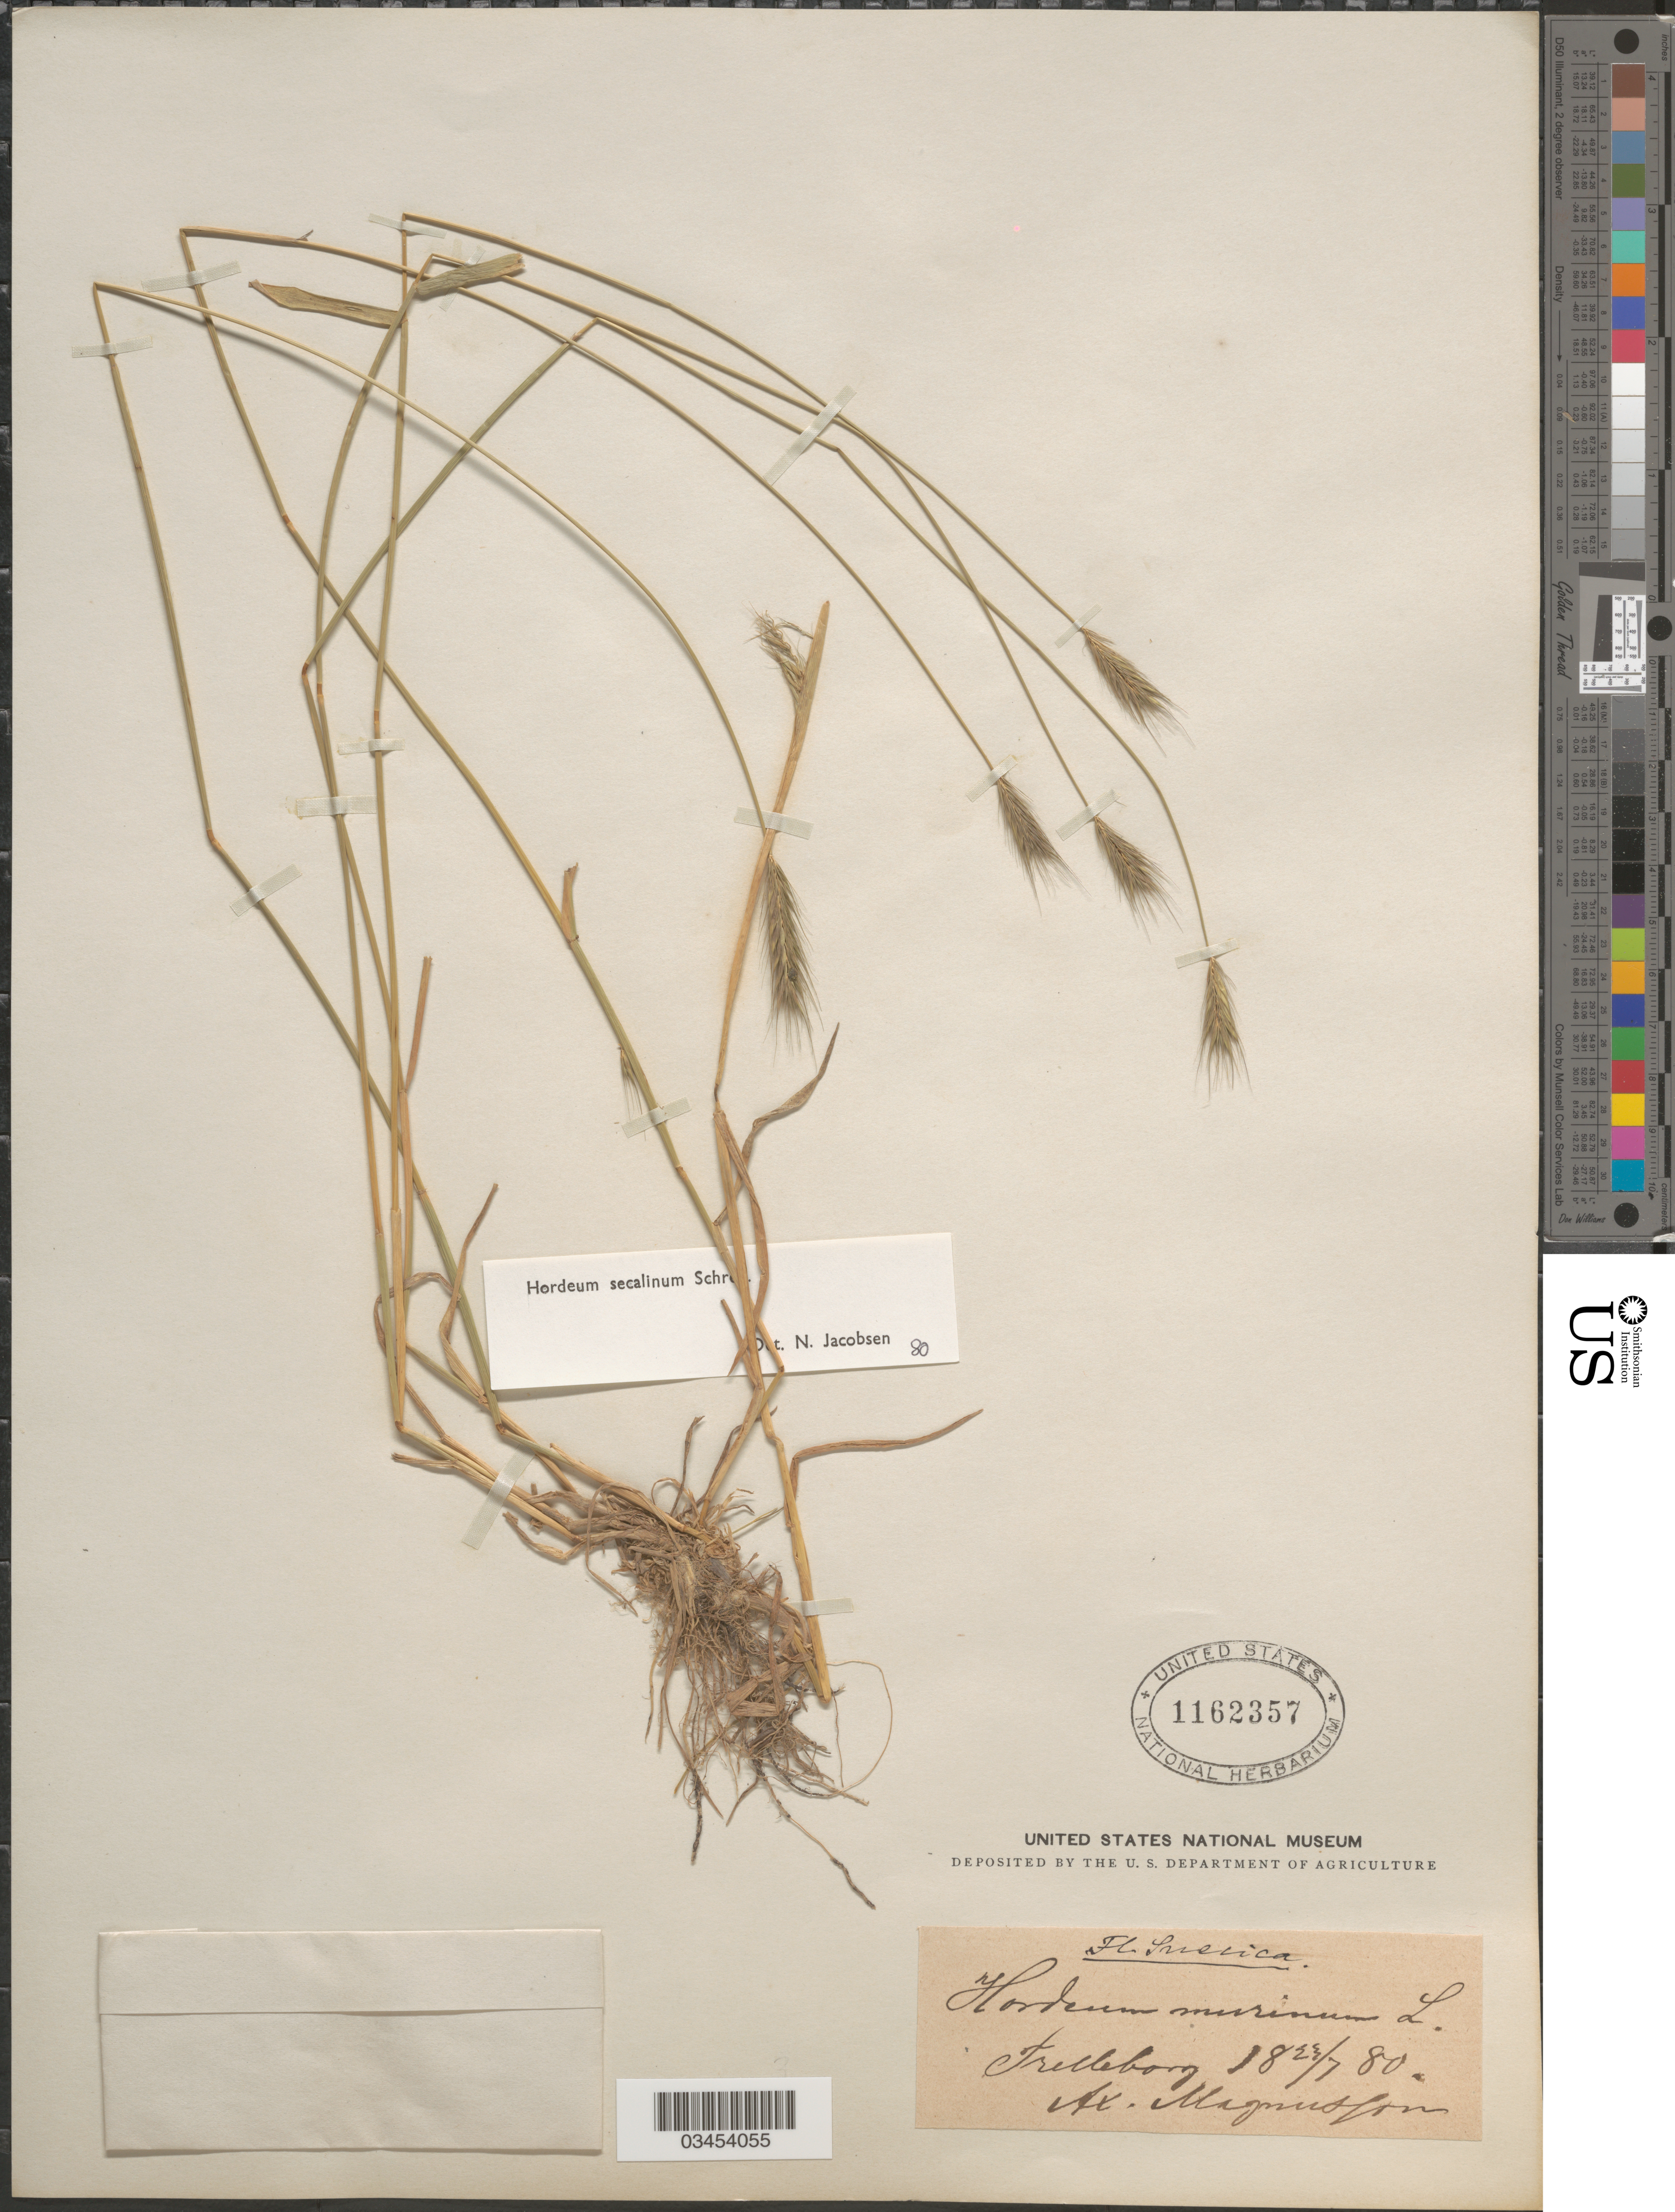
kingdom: Plantae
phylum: Tracheophyta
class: Liliopsida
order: Poales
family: Poaceae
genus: Hordeum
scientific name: Hordeum secalinum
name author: Schreb.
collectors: A. Magnusson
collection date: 1880-07-23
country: Sweden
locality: Suecica. Trelleborg.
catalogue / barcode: US 1162357